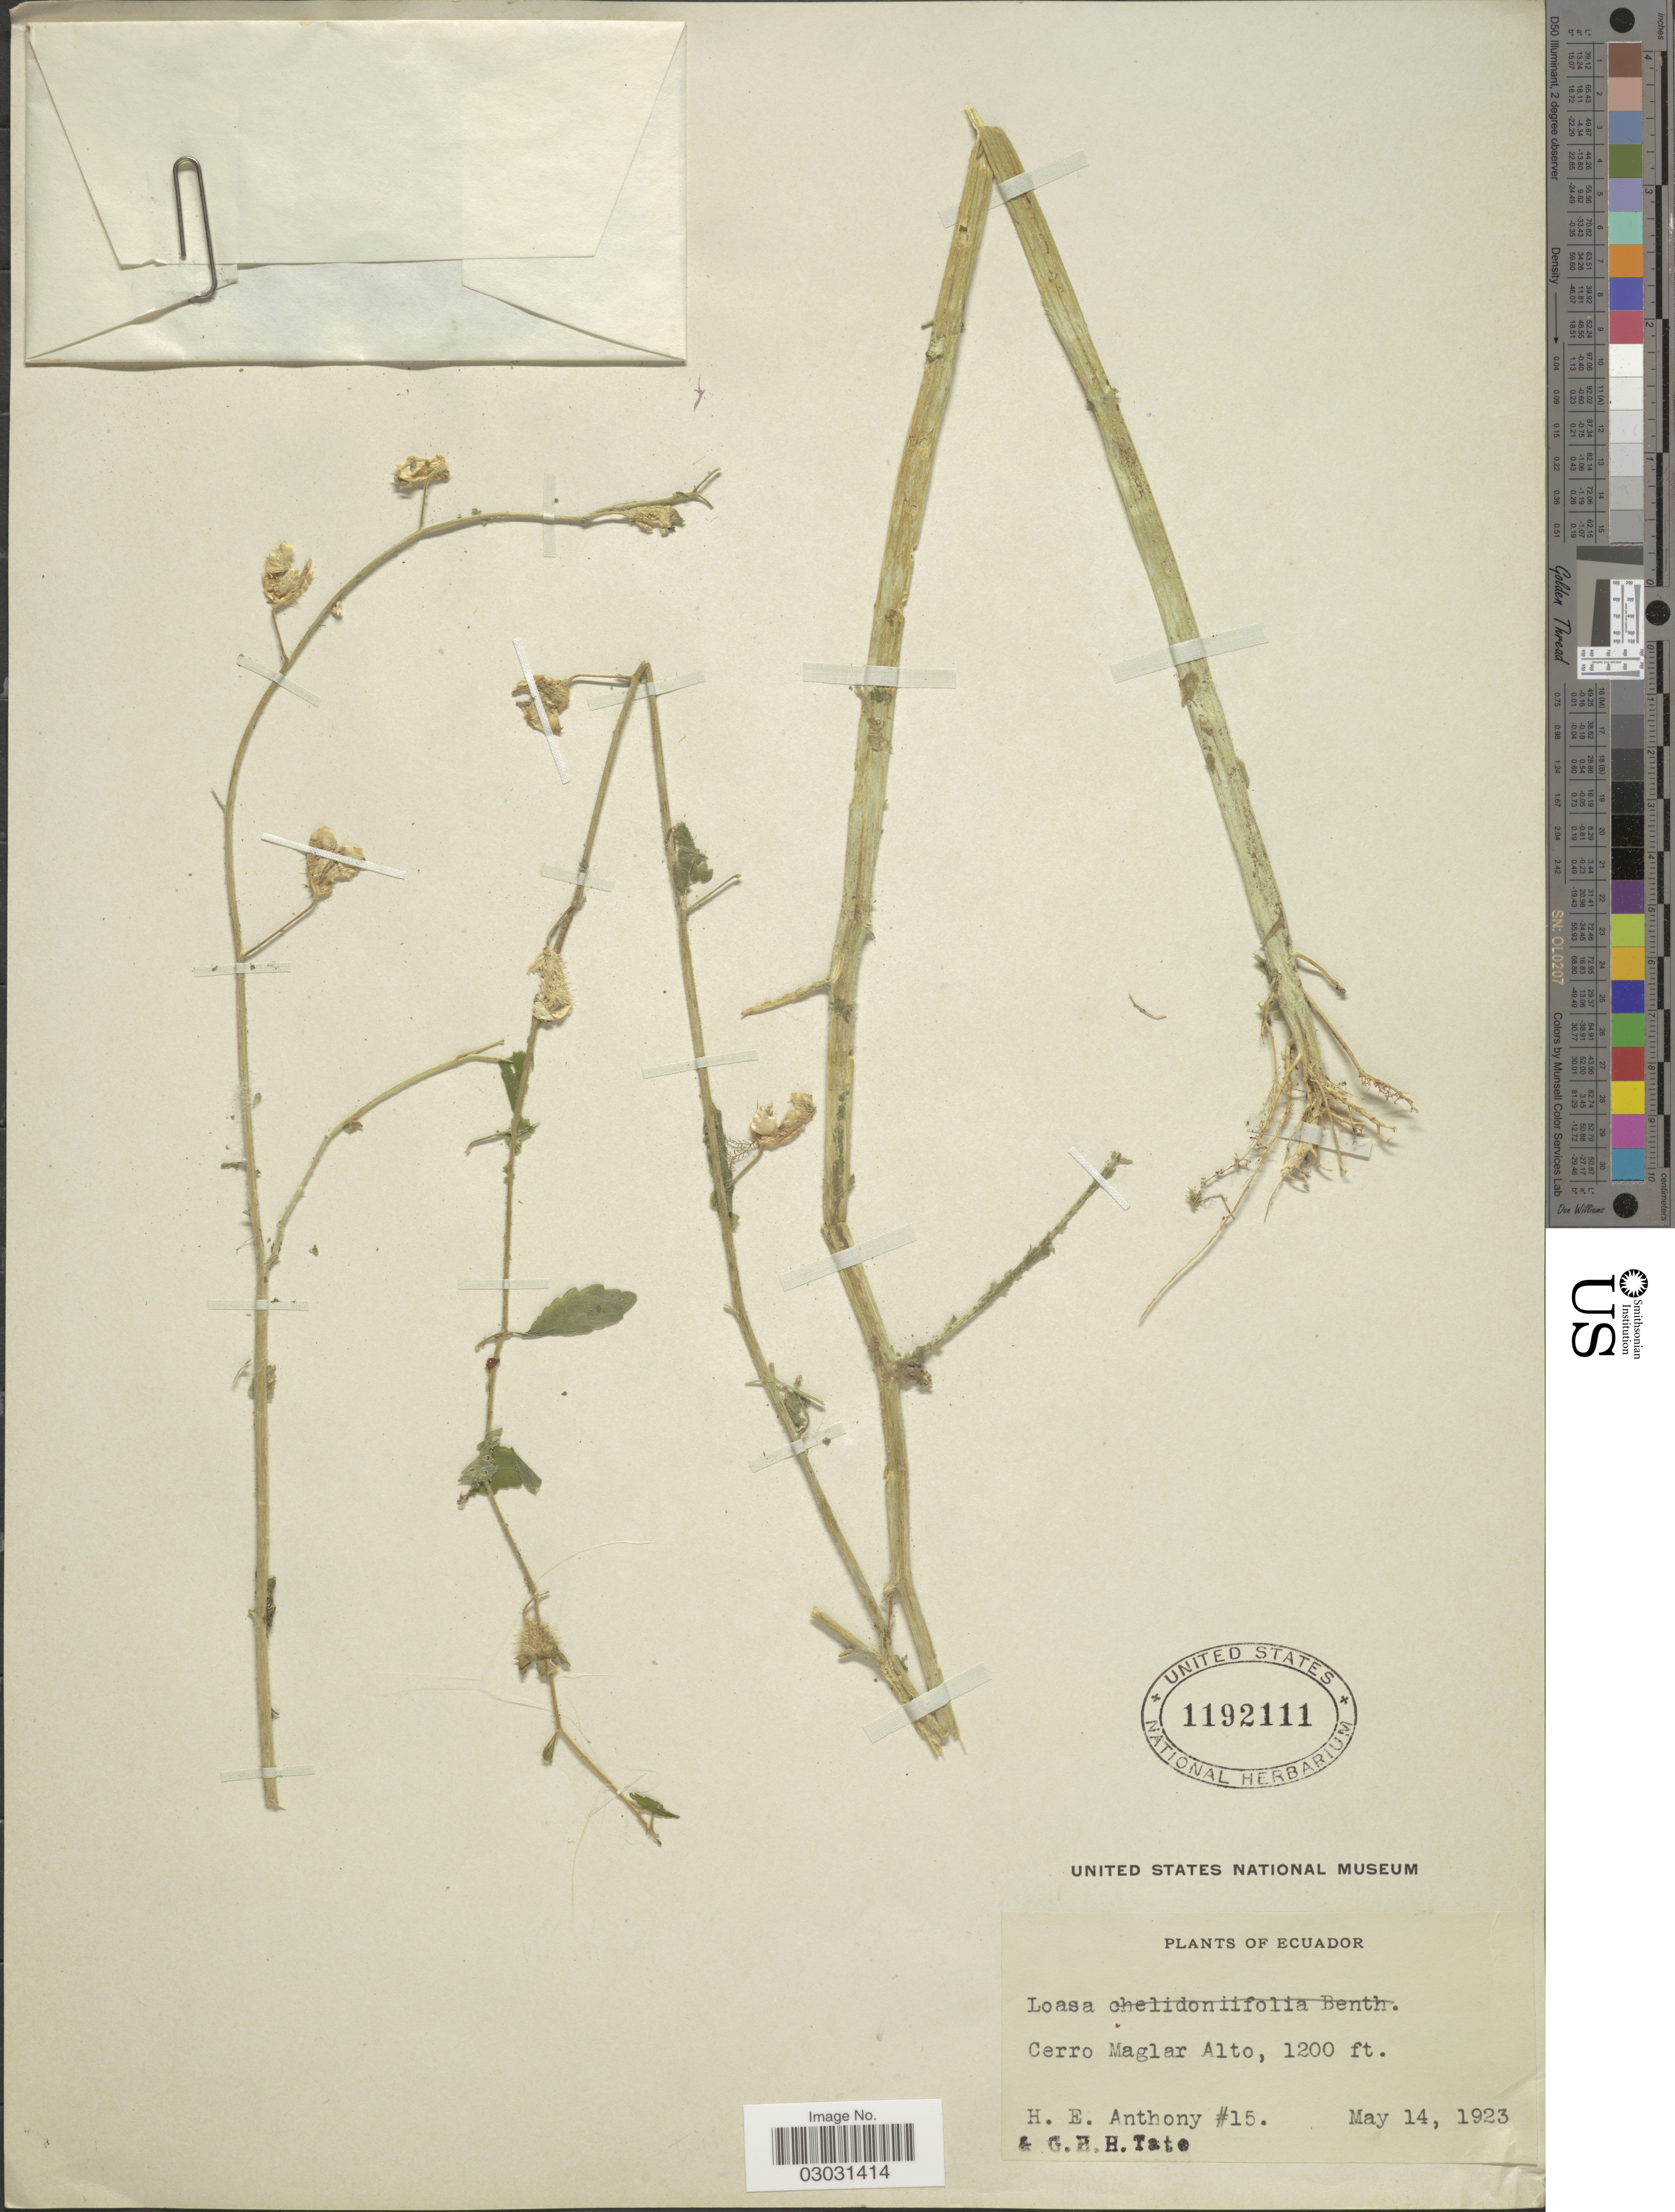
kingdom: Plantae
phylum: Tracheophyta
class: Magnoliopsida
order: Cornales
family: Loasaceae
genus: Nasa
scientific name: Nasa sp.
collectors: H. E. Anthony & G. H. H.Tate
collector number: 15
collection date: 1923-05-14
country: Ecuador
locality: Cerro Maglar Alto.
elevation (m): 366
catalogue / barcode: US 1192111